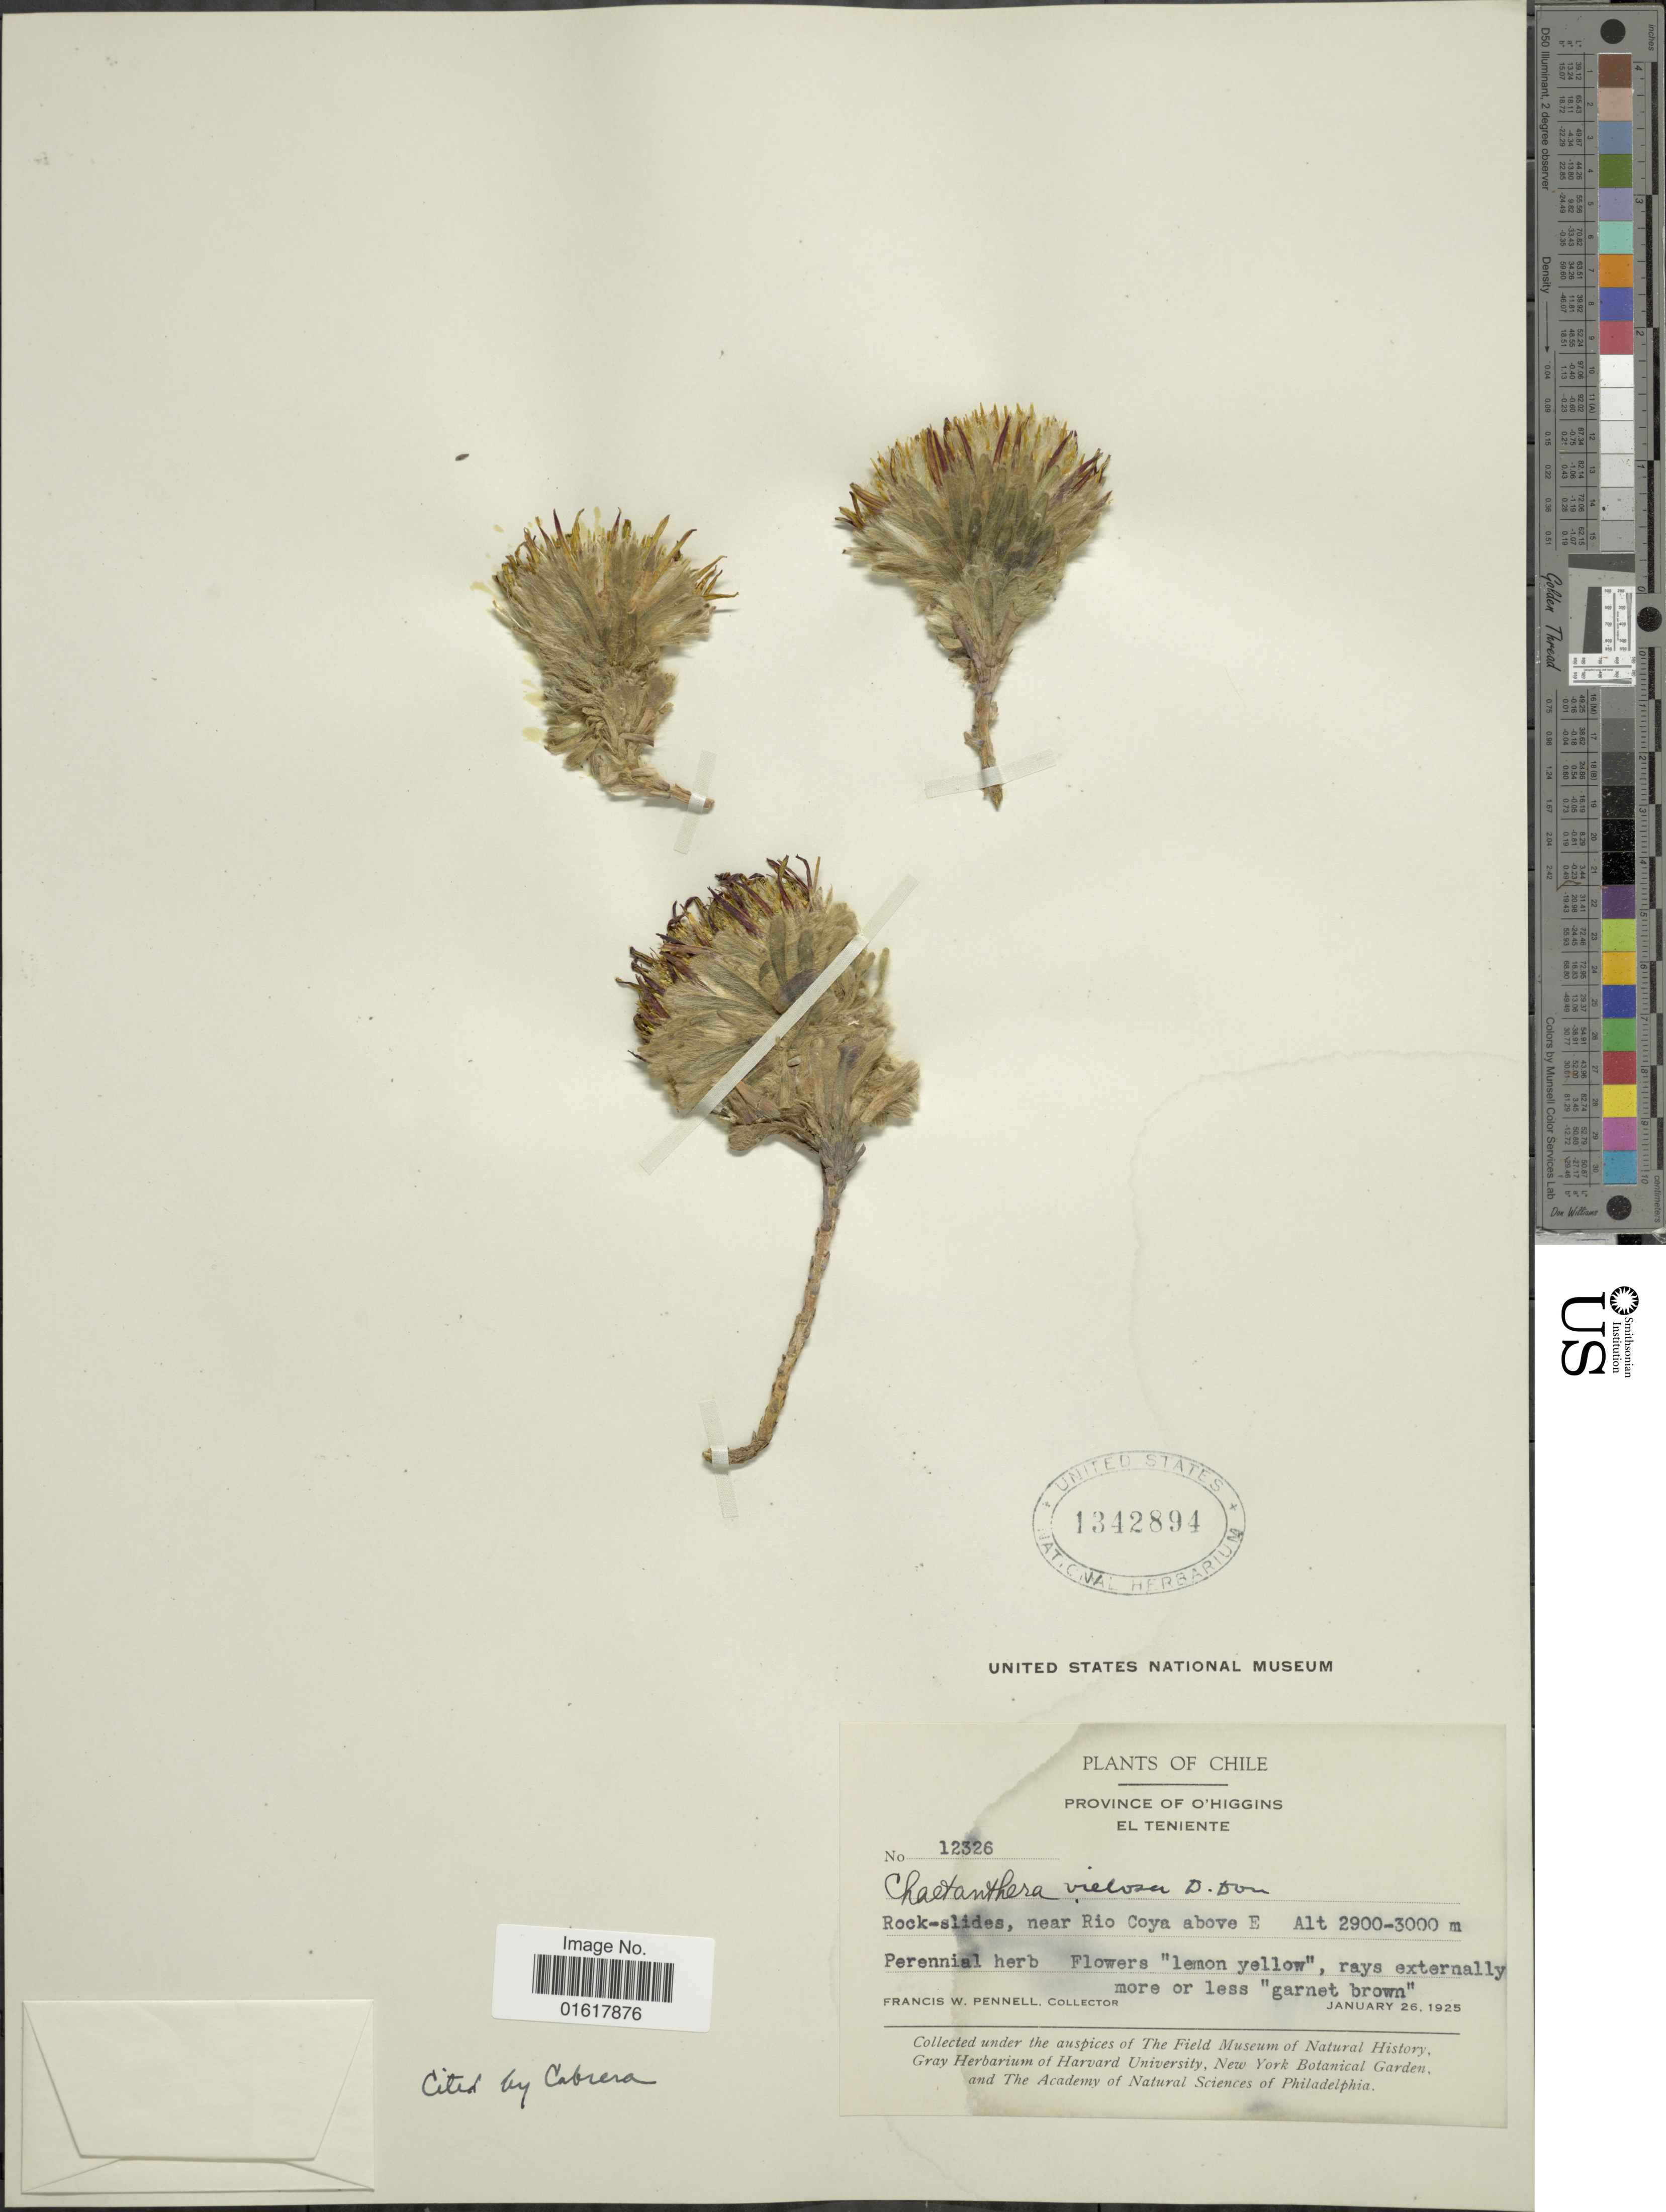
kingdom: Plantae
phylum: Tracheophyta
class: Magnoliopsida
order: Asterales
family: Asteraceae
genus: Chaetanthera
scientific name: Chaetanthera sp.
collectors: F. W. Pennell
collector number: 12326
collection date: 1925-01-26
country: Chile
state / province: O'Higgins (VI)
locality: El Teniente. Rock-slides, near Rio Coya above E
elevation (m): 2900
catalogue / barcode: US 1342894